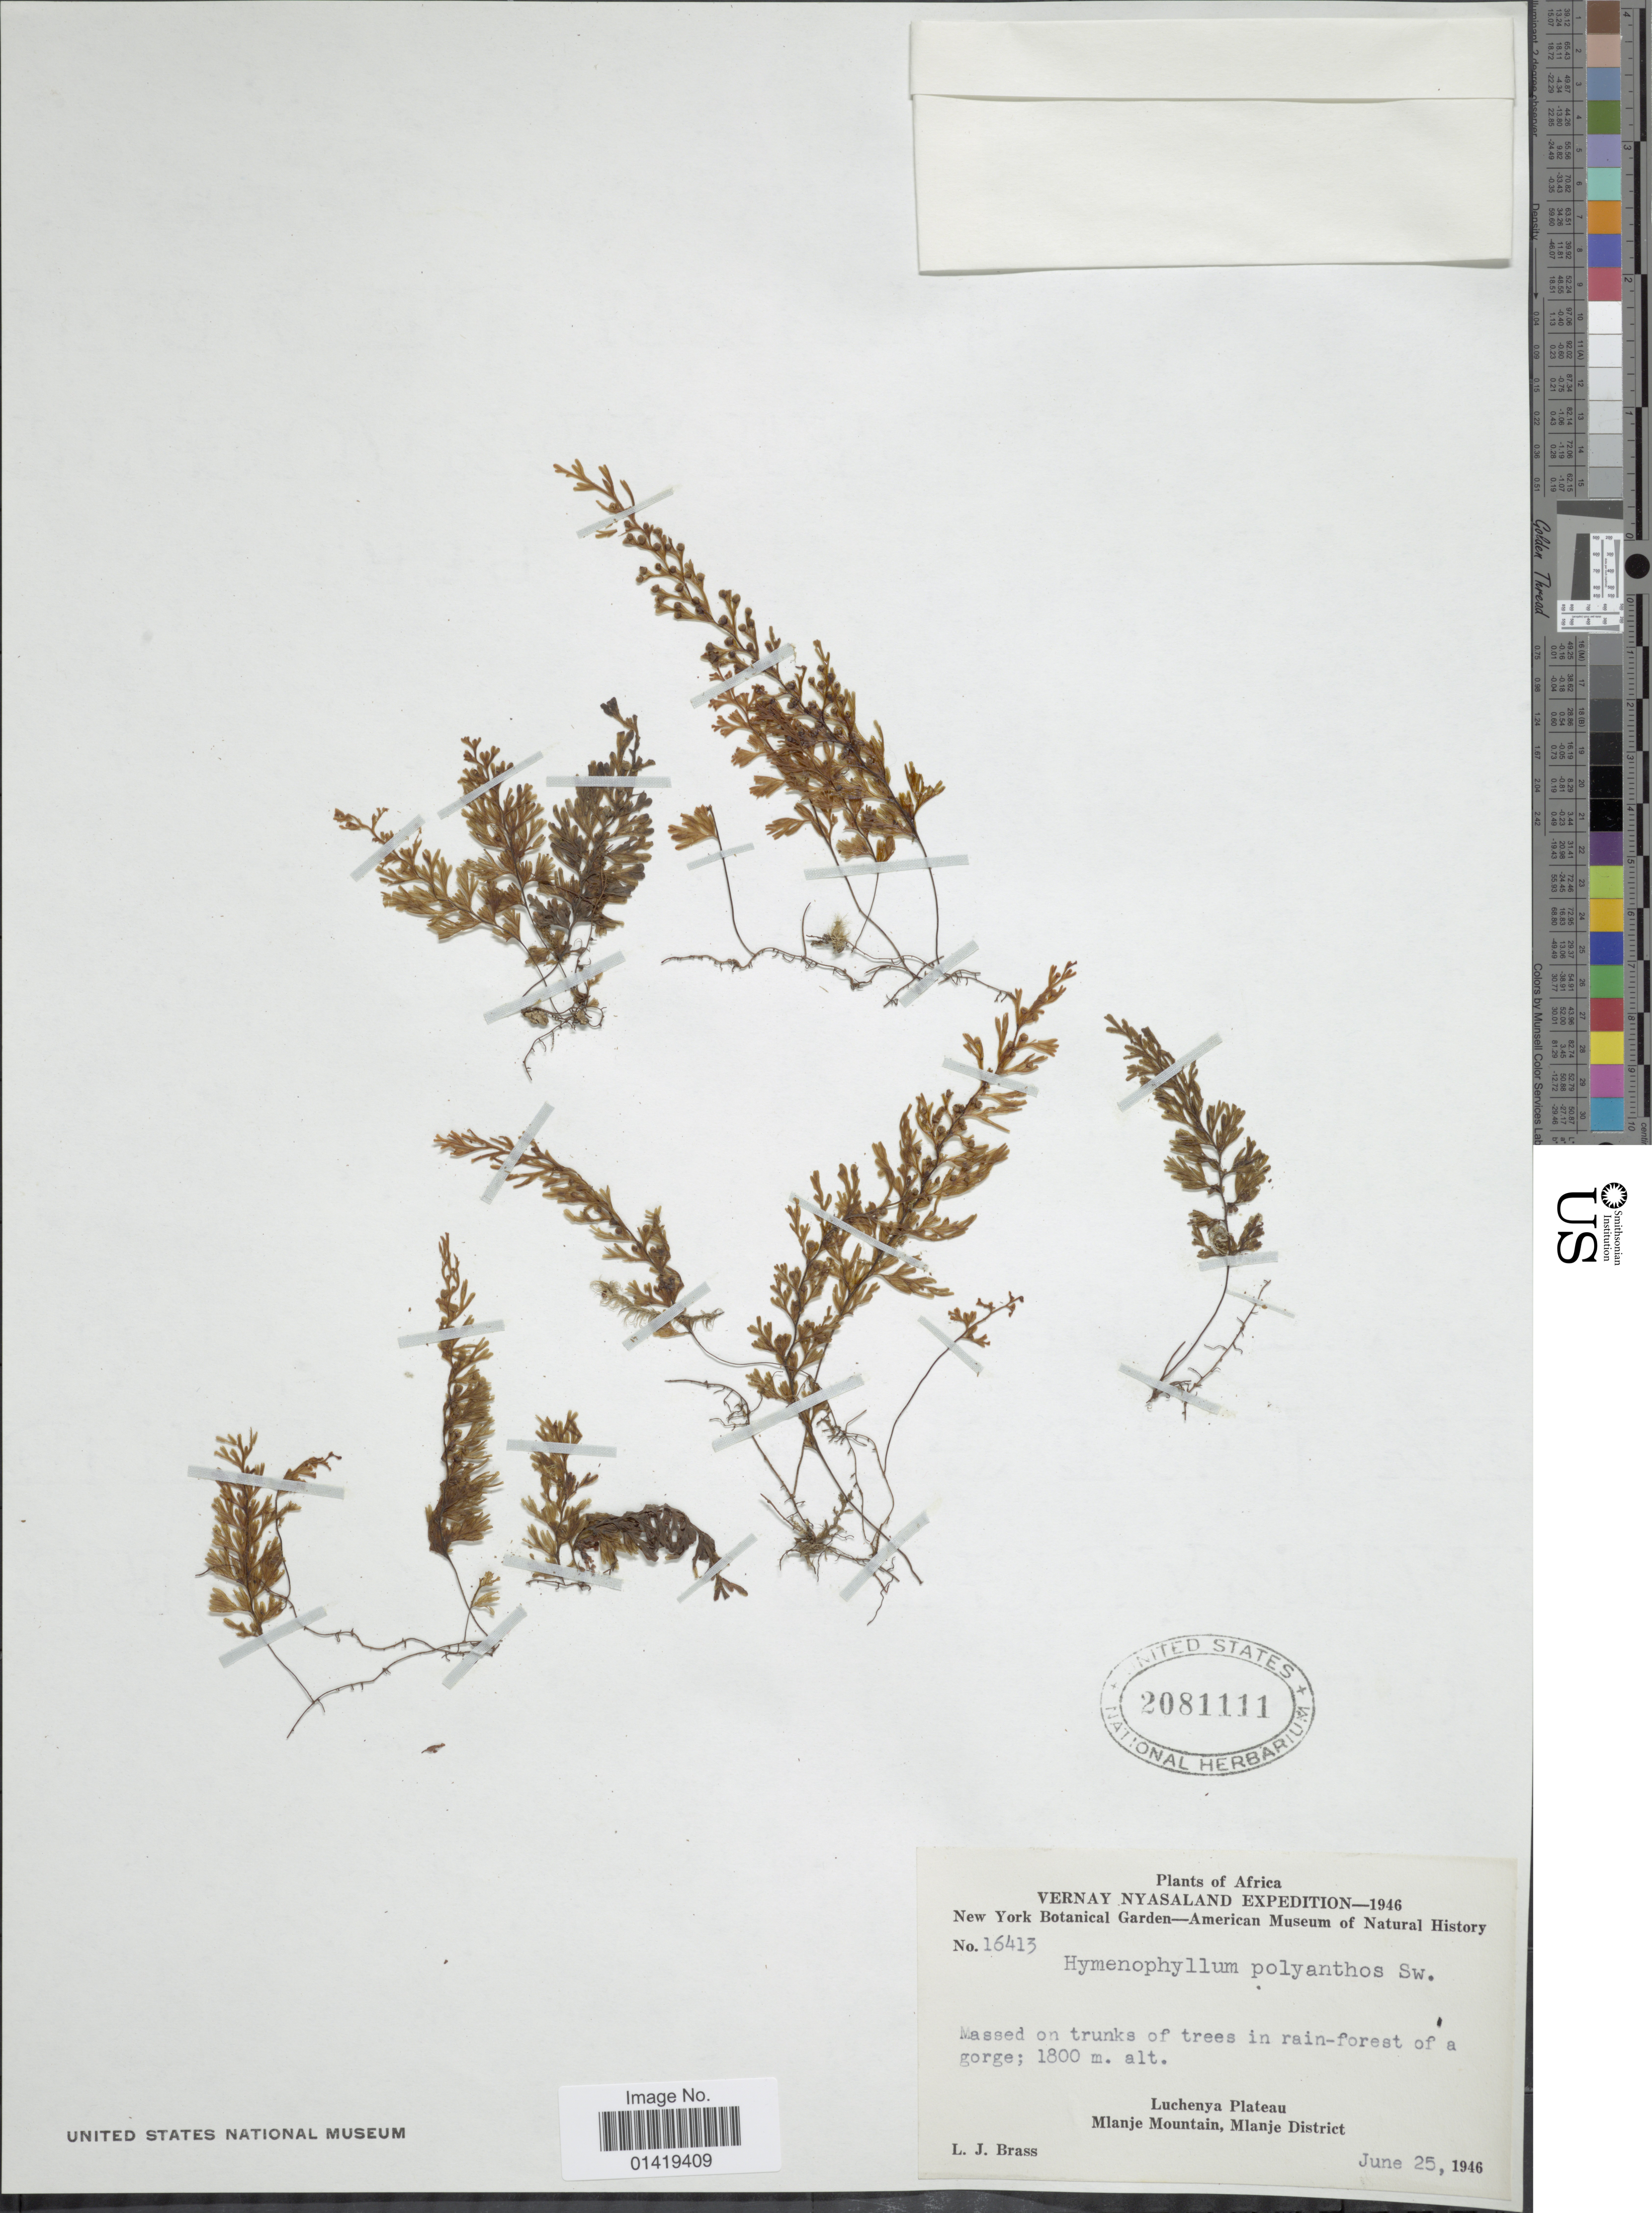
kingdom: Plantae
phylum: Tracheophyta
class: Polypodiopsida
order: Hymenophyllales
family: Hymenophyllaceae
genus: Hymenophyllum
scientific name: Hymenophyllum polyanthos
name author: (Sw.) Sw.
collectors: L. J. Brass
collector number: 16413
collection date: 1946-06-25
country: Malawi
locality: Africa Luchenya Plateau Mlanje mountain Mlanje district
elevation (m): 1800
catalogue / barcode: US 2081111